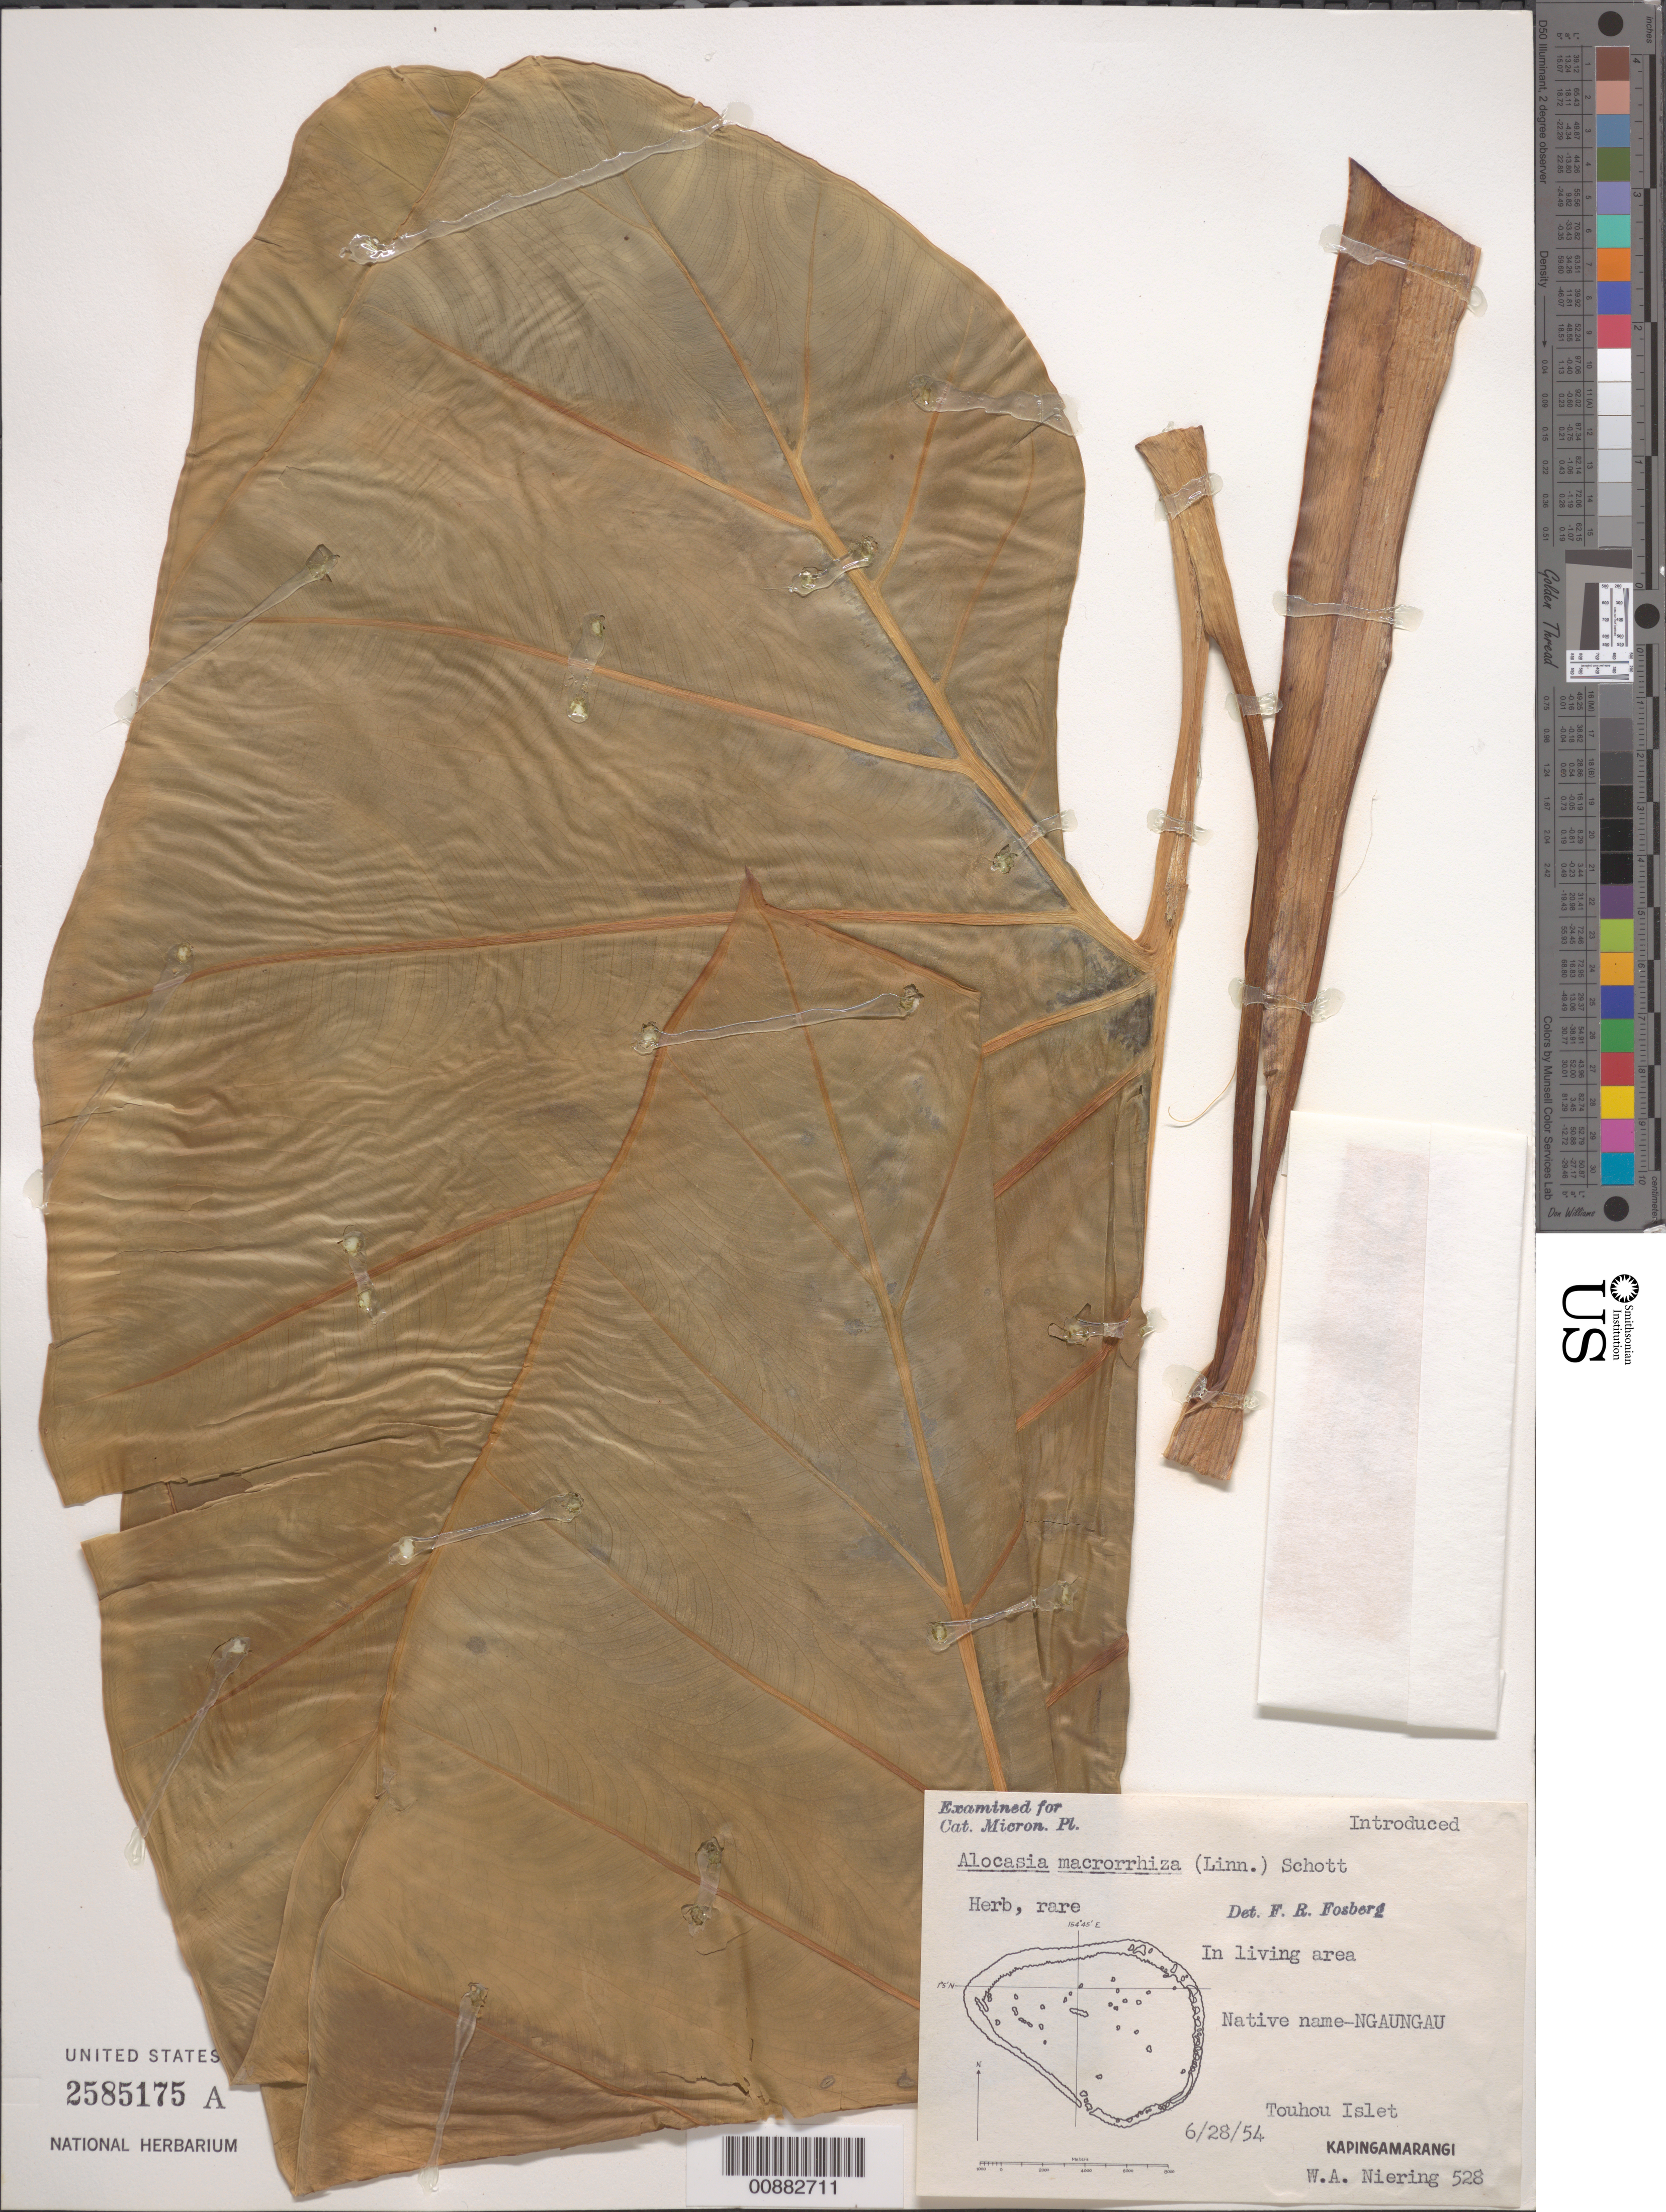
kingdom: Plantae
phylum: Tracheophyta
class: Liliopsida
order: Alismatales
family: Araceae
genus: Alocasia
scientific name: Alocasia macrorrhizos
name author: (L.) G. Don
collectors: W. Niering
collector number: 528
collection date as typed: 28 Jun 1954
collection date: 1954-06-28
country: Micronesia, Federated States of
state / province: Pohnpei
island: Kapingamarangi Atoll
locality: Touhou Islet. Kapingamarangi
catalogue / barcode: US 2585175